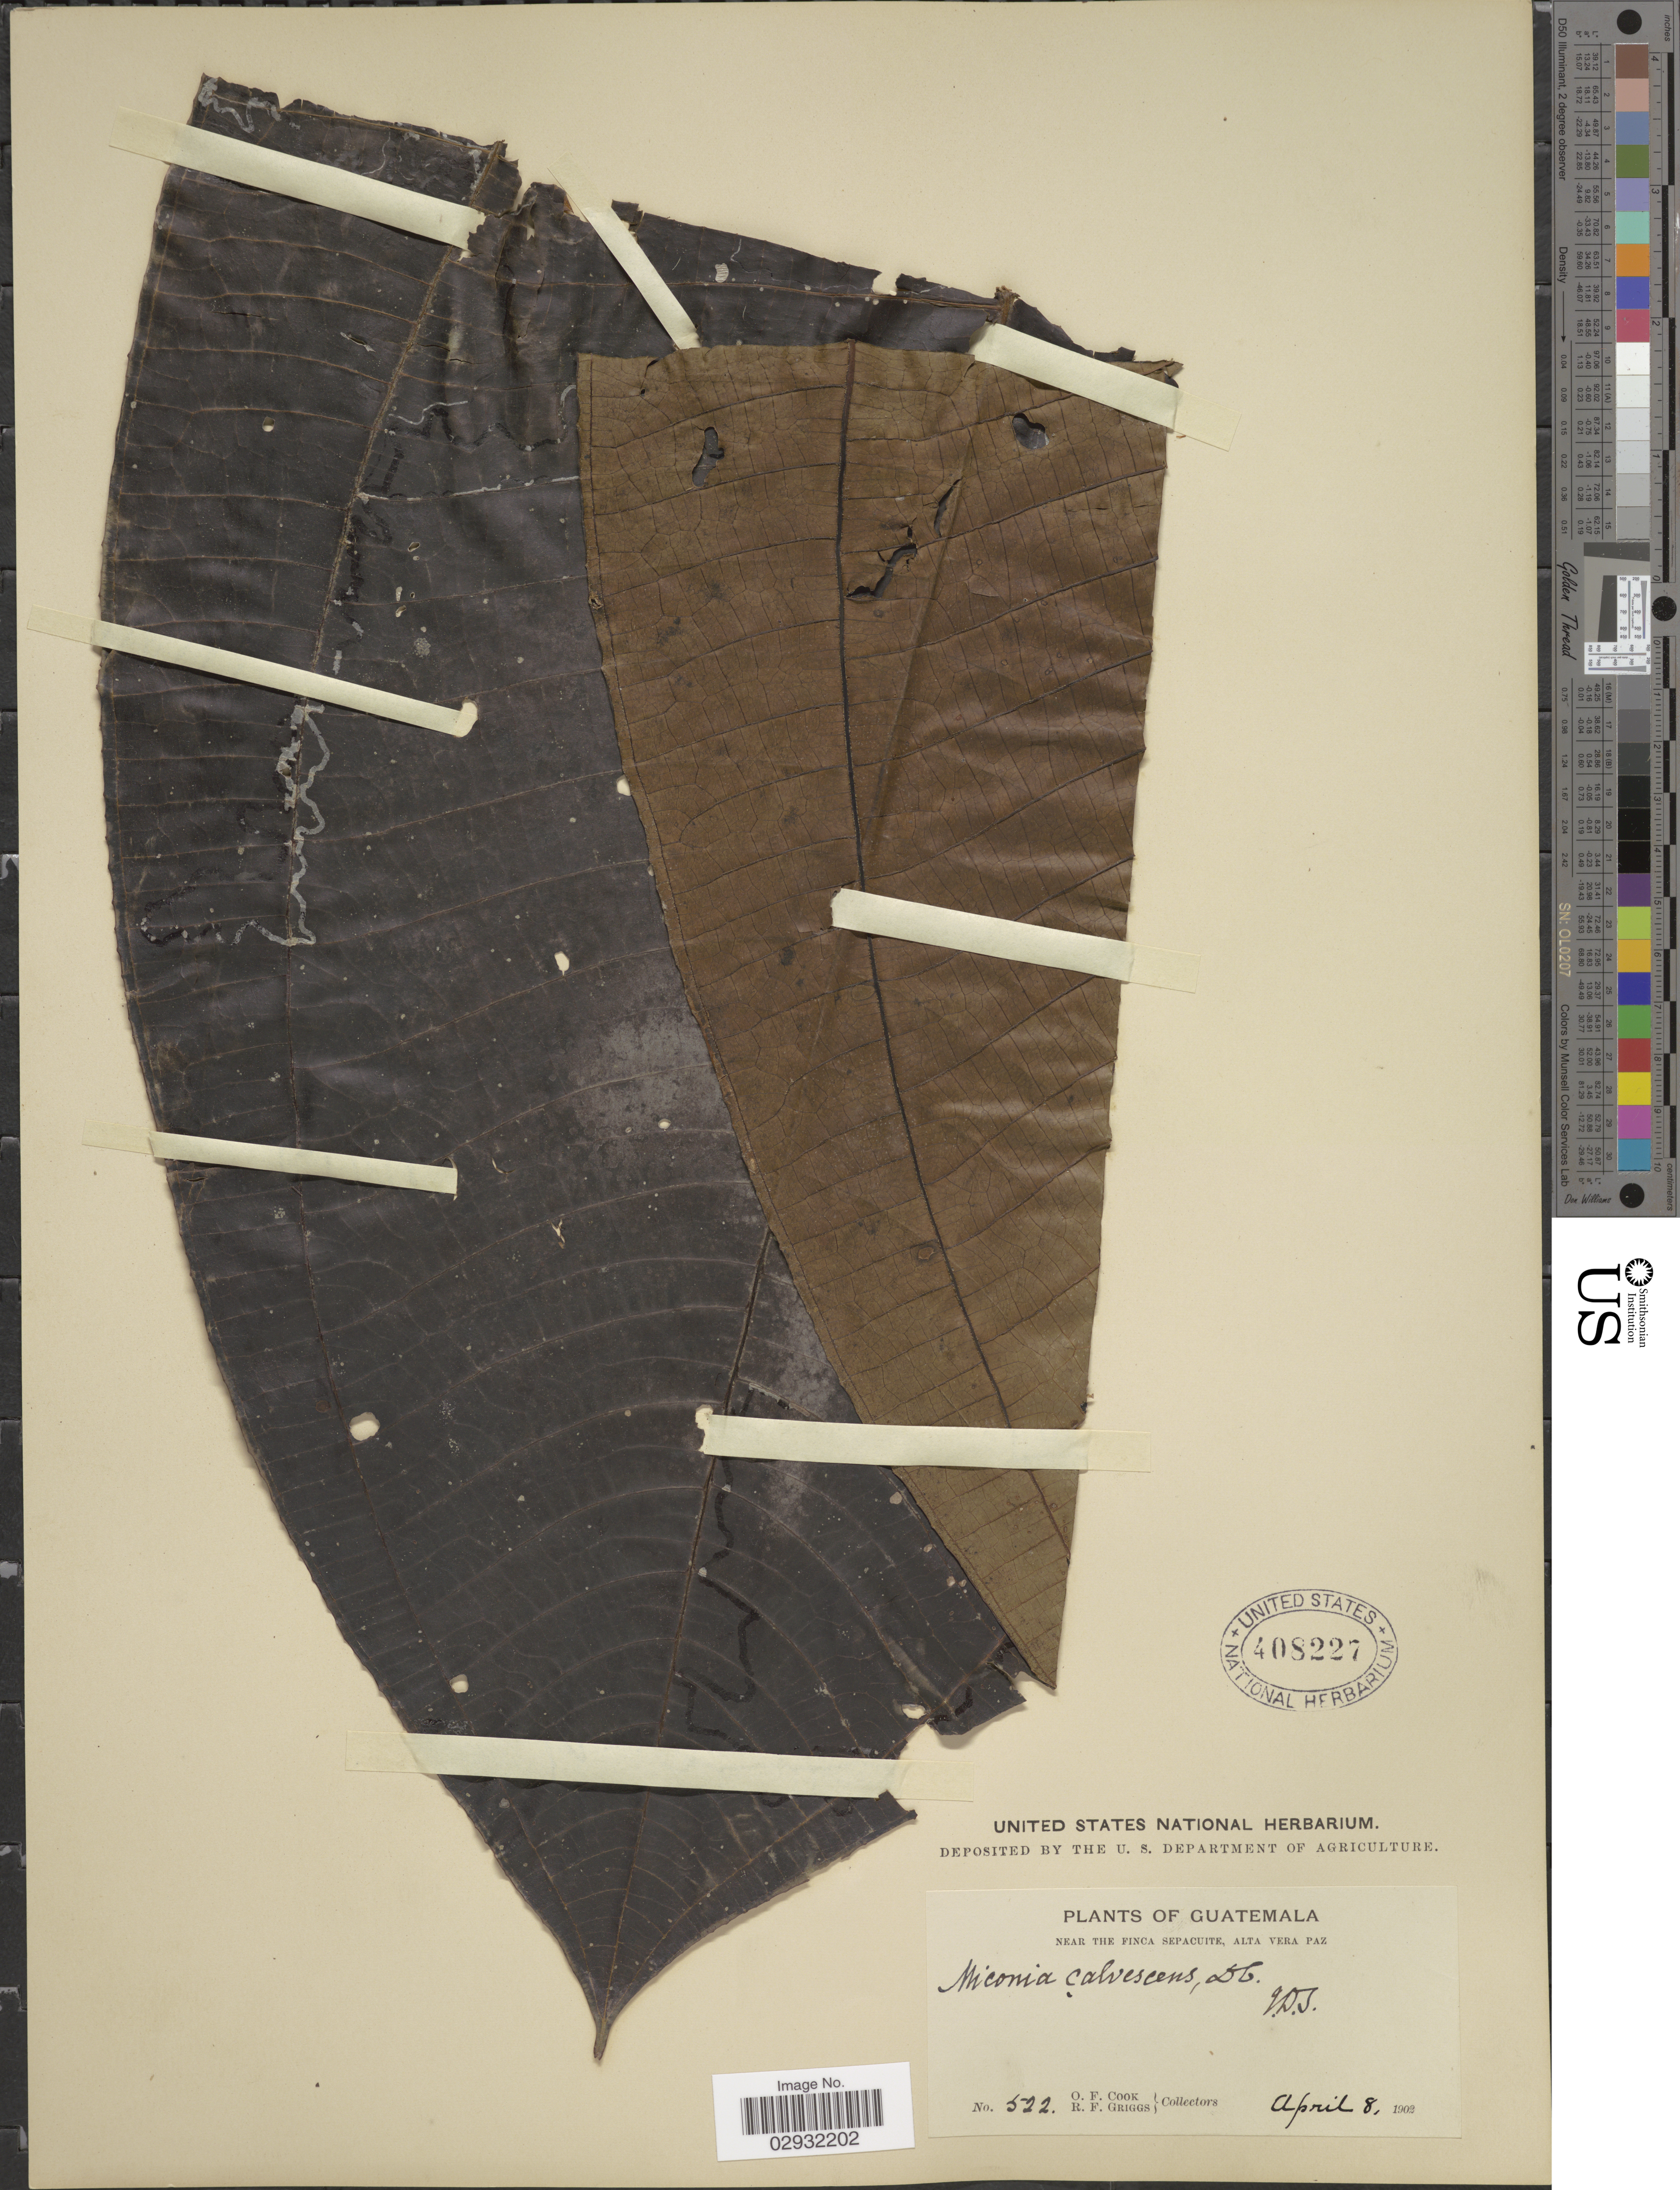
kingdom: Plantae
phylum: Tracheophyta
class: Magnoliopsida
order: Myrtales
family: Melastomataceae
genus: Miconia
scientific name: Miconia calvescens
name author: DC.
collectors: O. F. Cook & R. F. Griggs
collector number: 522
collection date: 1902-04-08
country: Guatemala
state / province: Alta Verapaz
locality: Near the Finca Sepacuite, Alta Vera Paz.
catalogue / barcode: US 408227